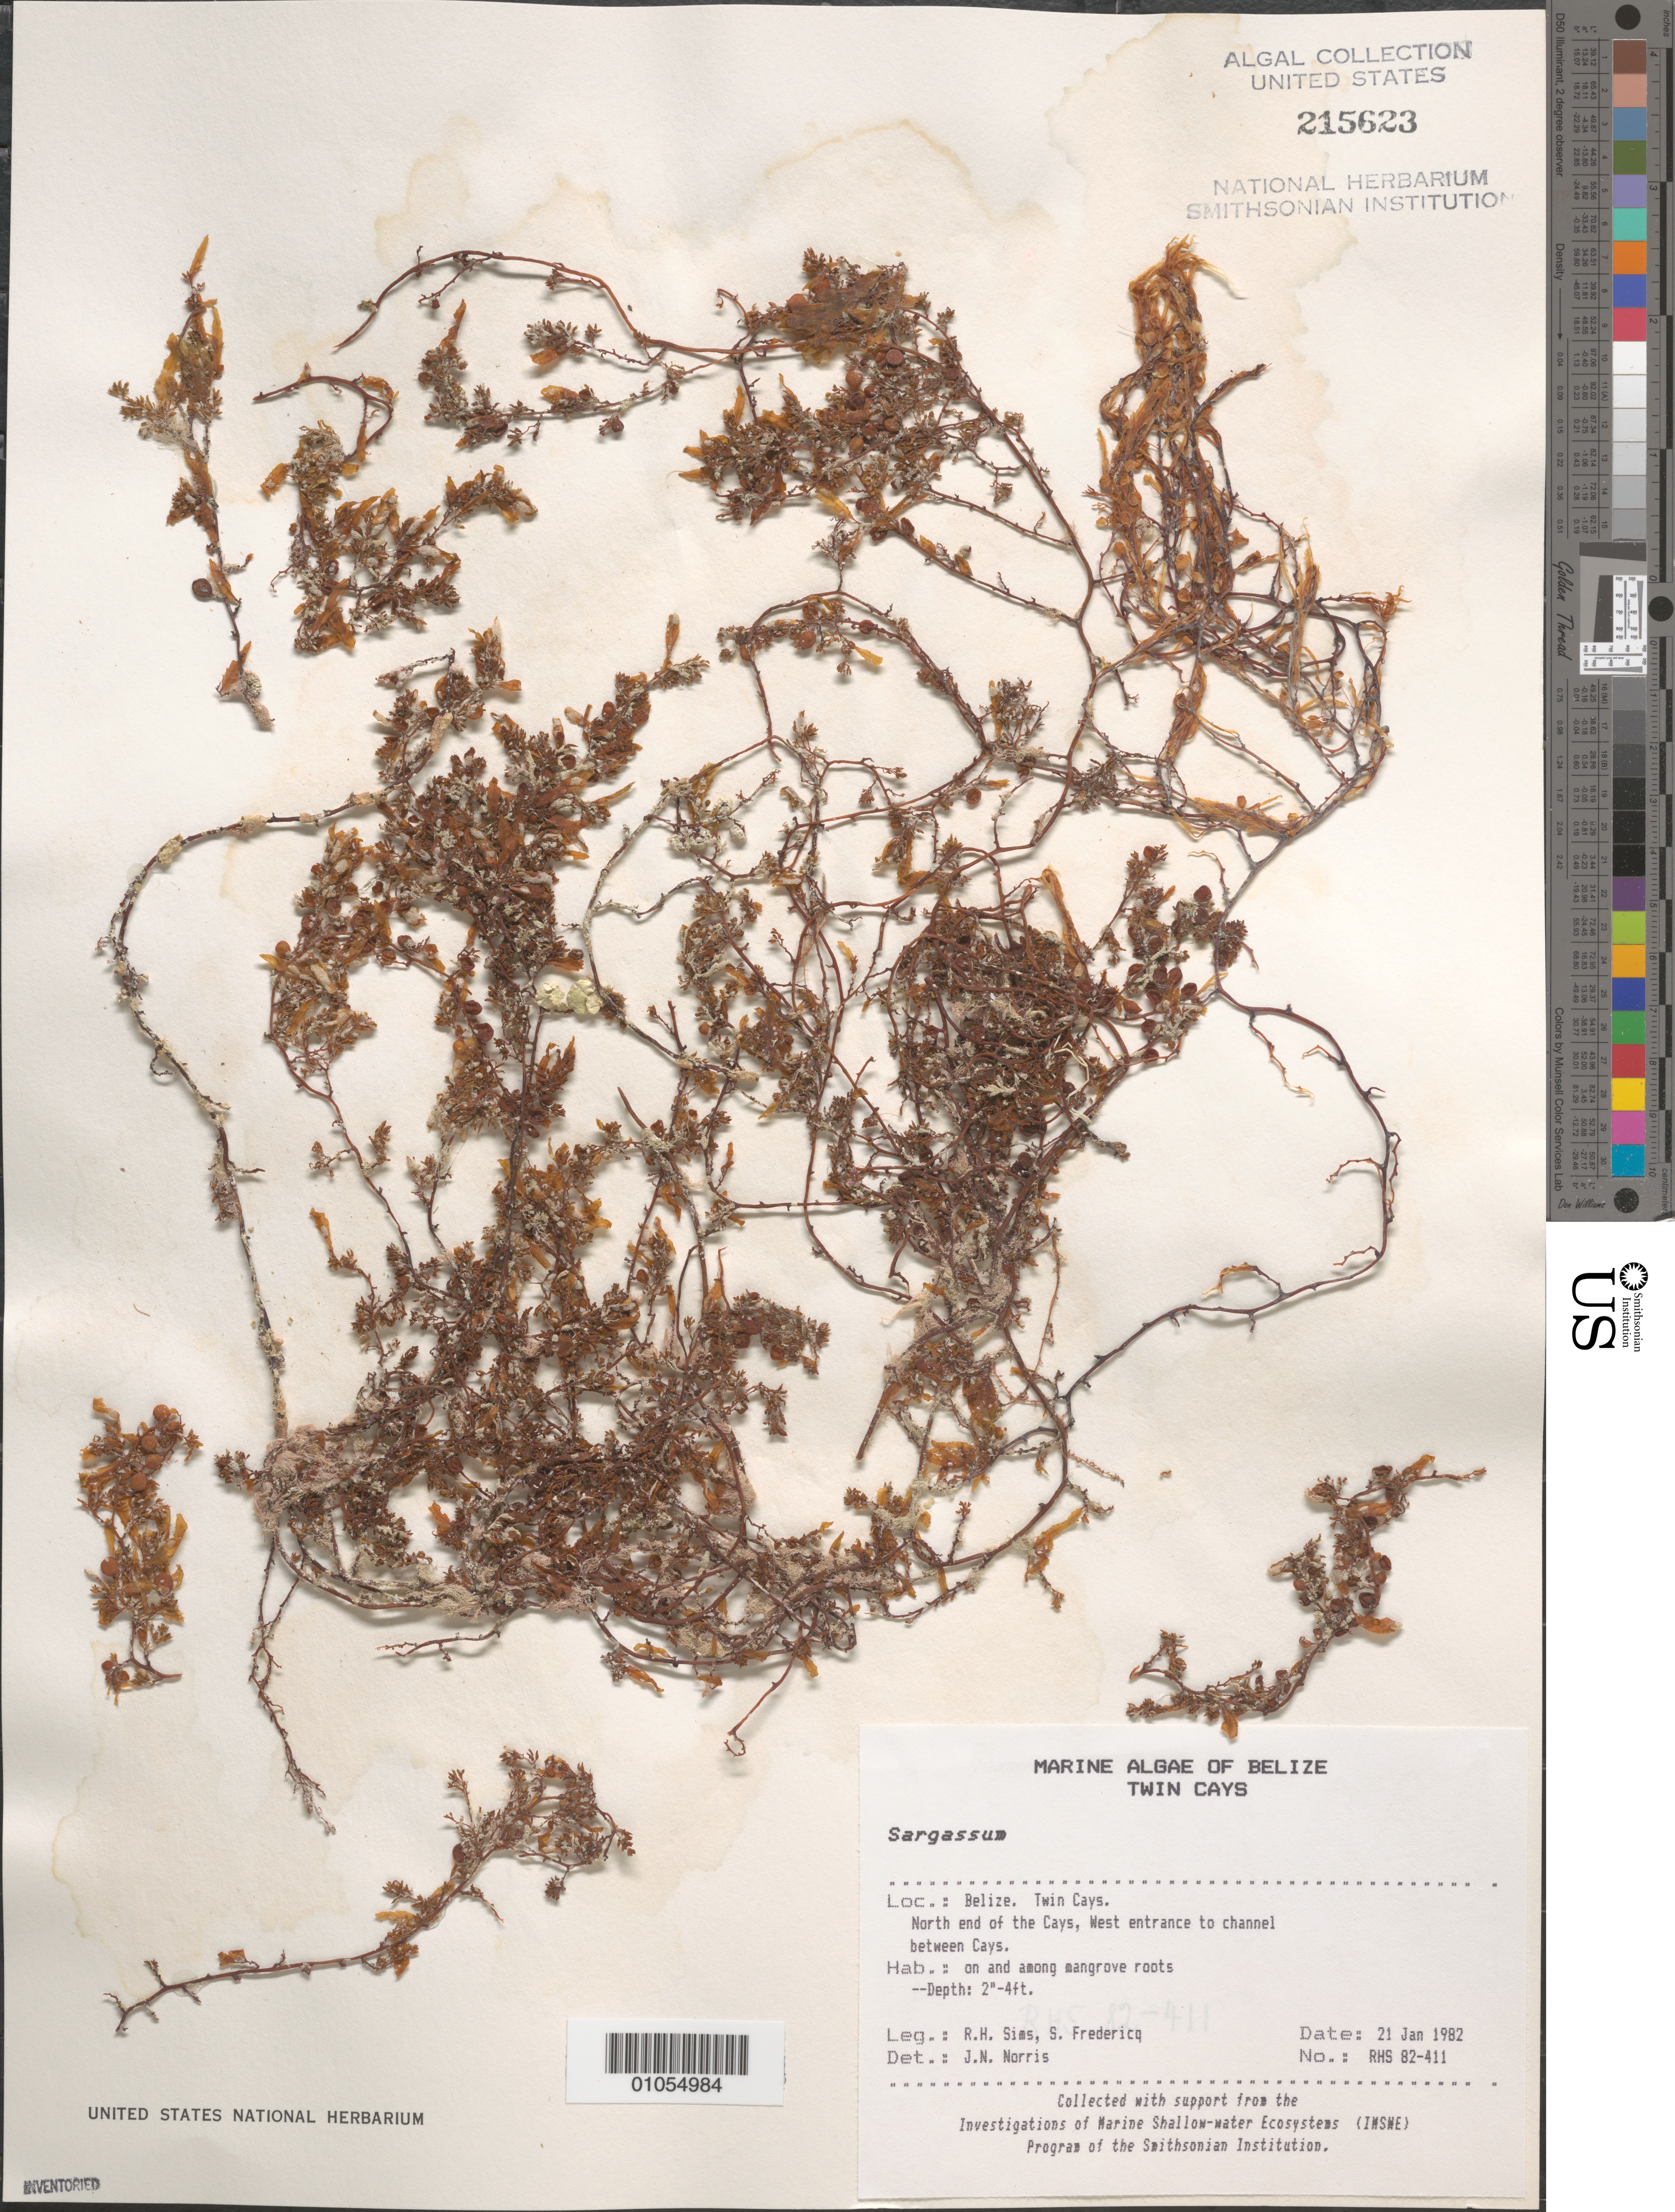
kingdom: Chromista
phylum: Ochrophyta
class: Phaeophyceae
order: Fucales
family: Sargassaceae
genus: Sargassum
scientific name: Sargassum sp.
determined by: Norris, James N.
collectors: R. H. Sims & S. Fredericq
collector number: RHS 82-411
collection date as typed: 21 Jan 1982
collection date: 1982-01-21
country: Belize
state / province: Stann Creek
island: Twin Cays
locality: North end of the cays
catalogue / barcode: US 215623